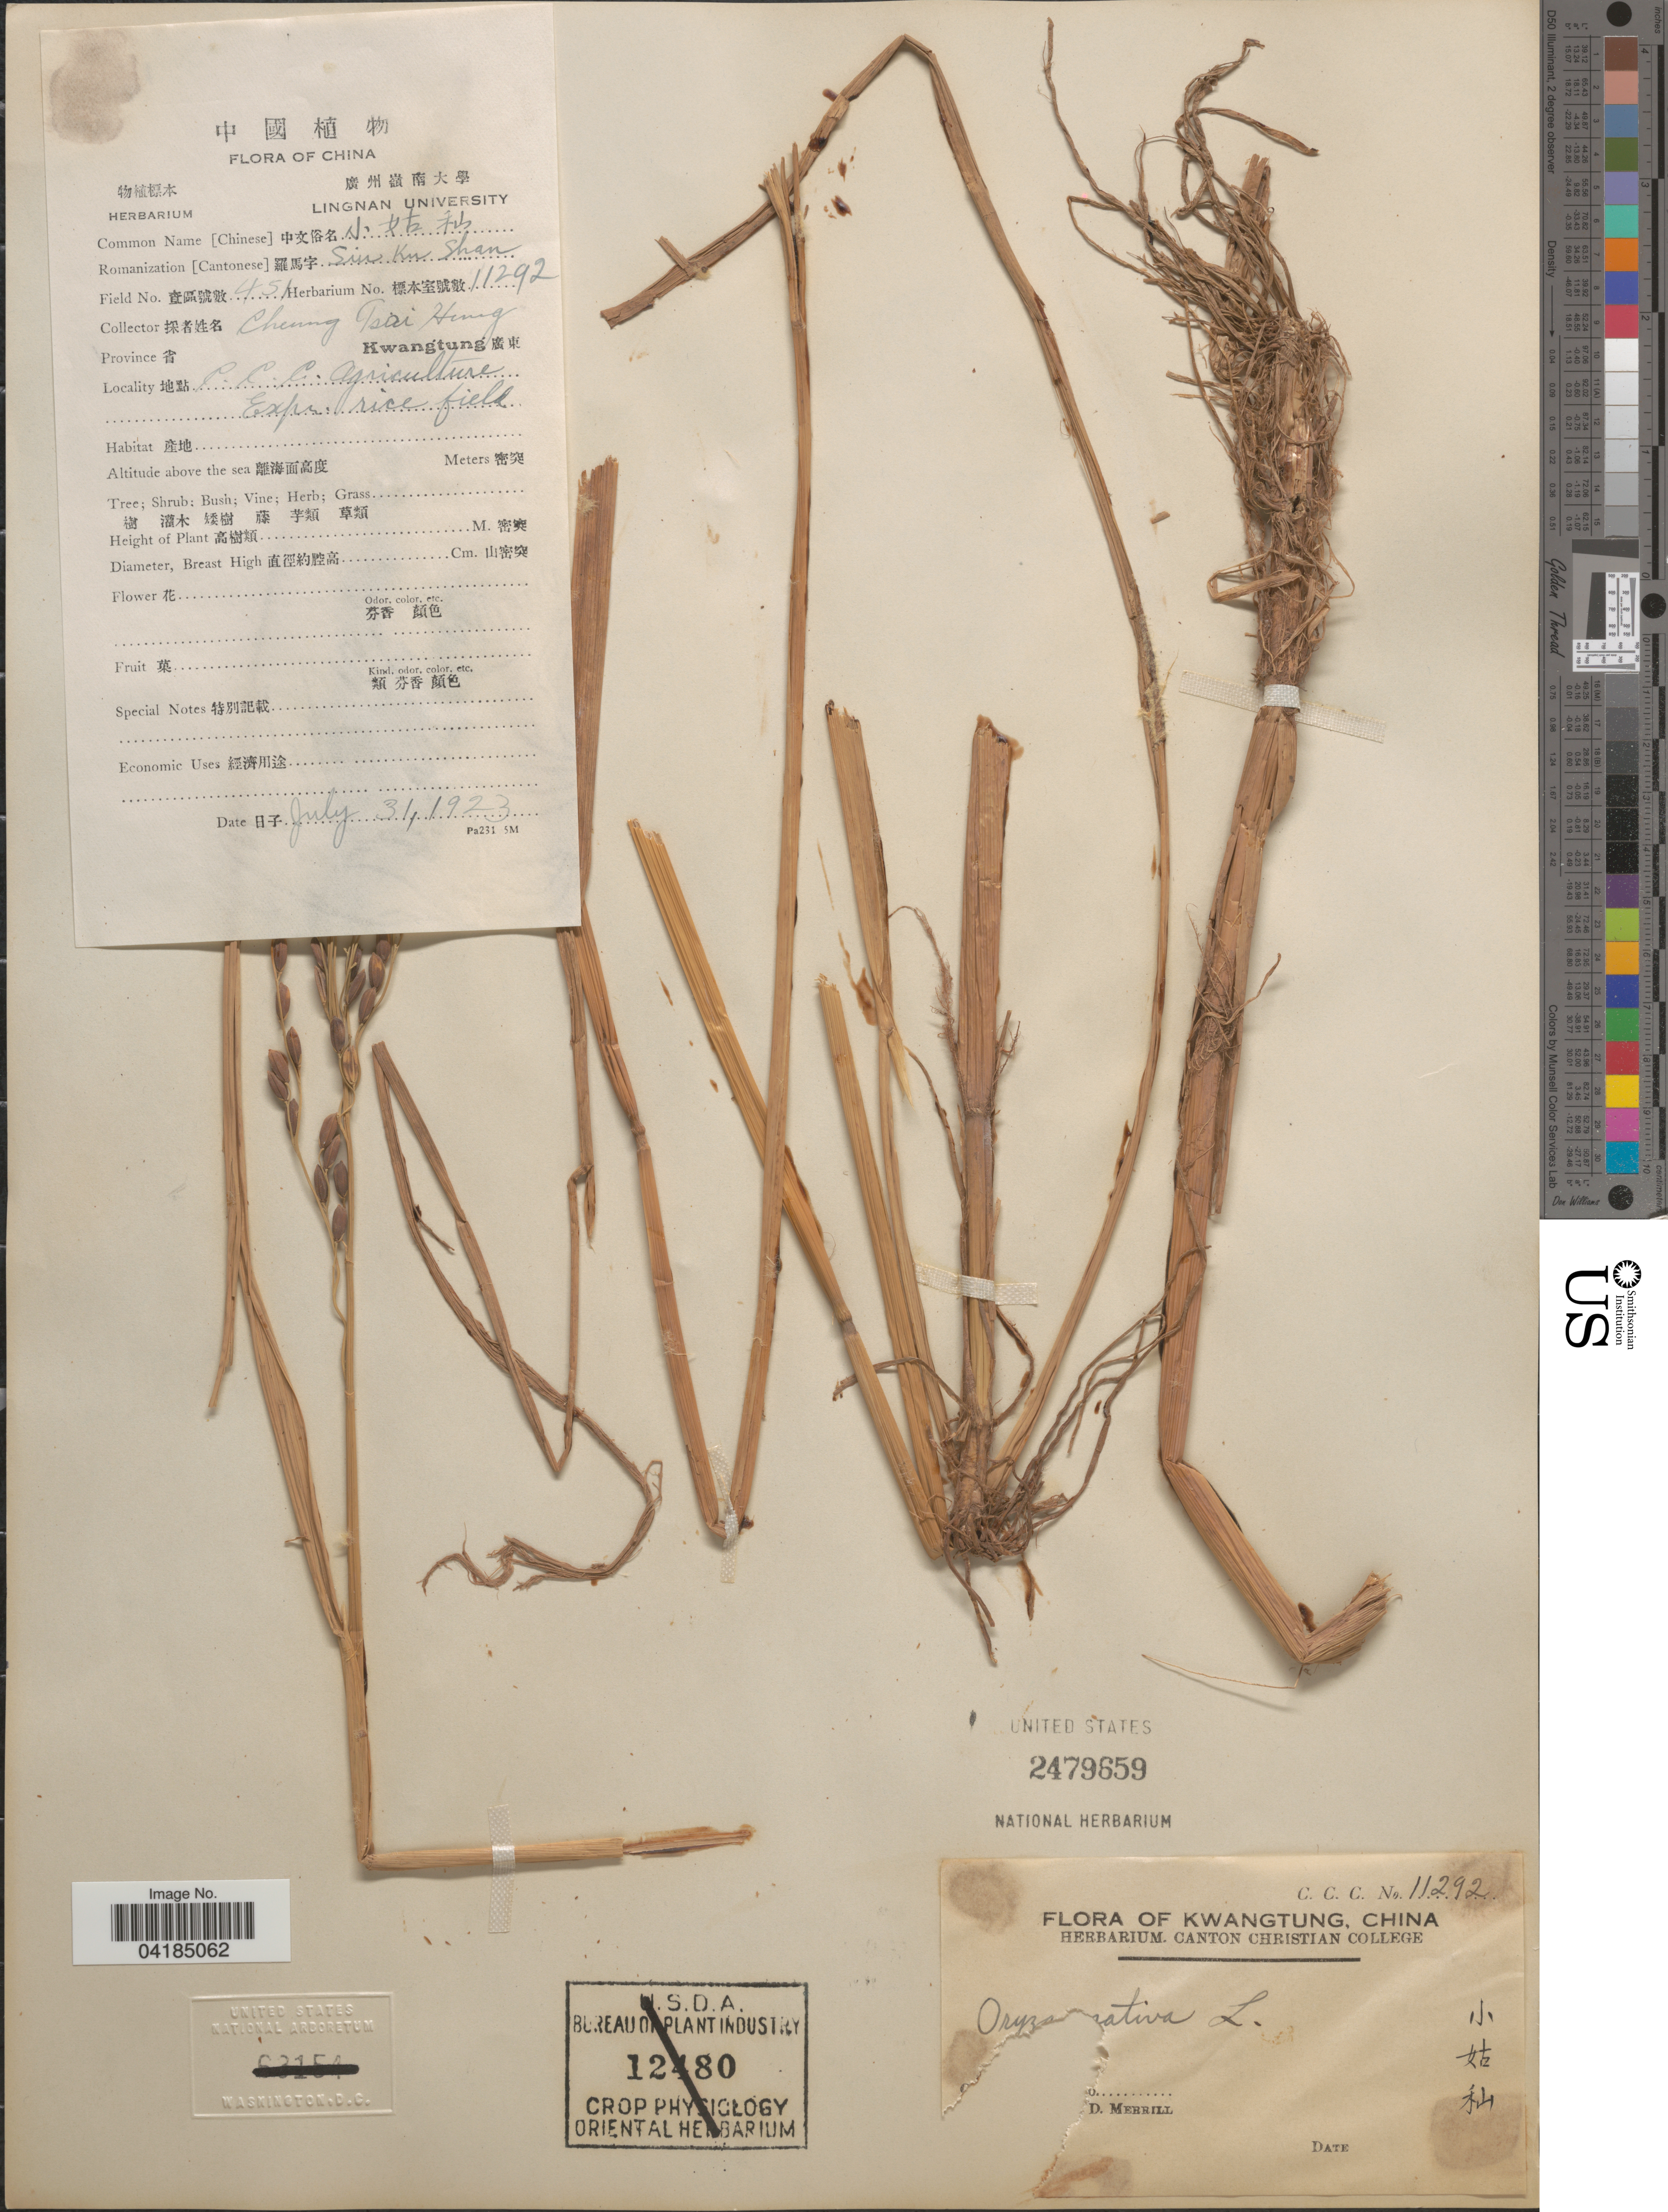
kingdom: Plantae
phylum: Tracheophyta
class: Liliopsida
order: Poales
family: Poaceae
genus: Oryza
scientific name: Oryza sativa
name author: L.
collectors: C. Hung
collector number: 451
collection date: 1923-07-31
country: China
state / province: Guangdong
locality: Kwangtung. C.C.C. Agriculture Expr. rice field.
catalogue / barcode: US 2479659